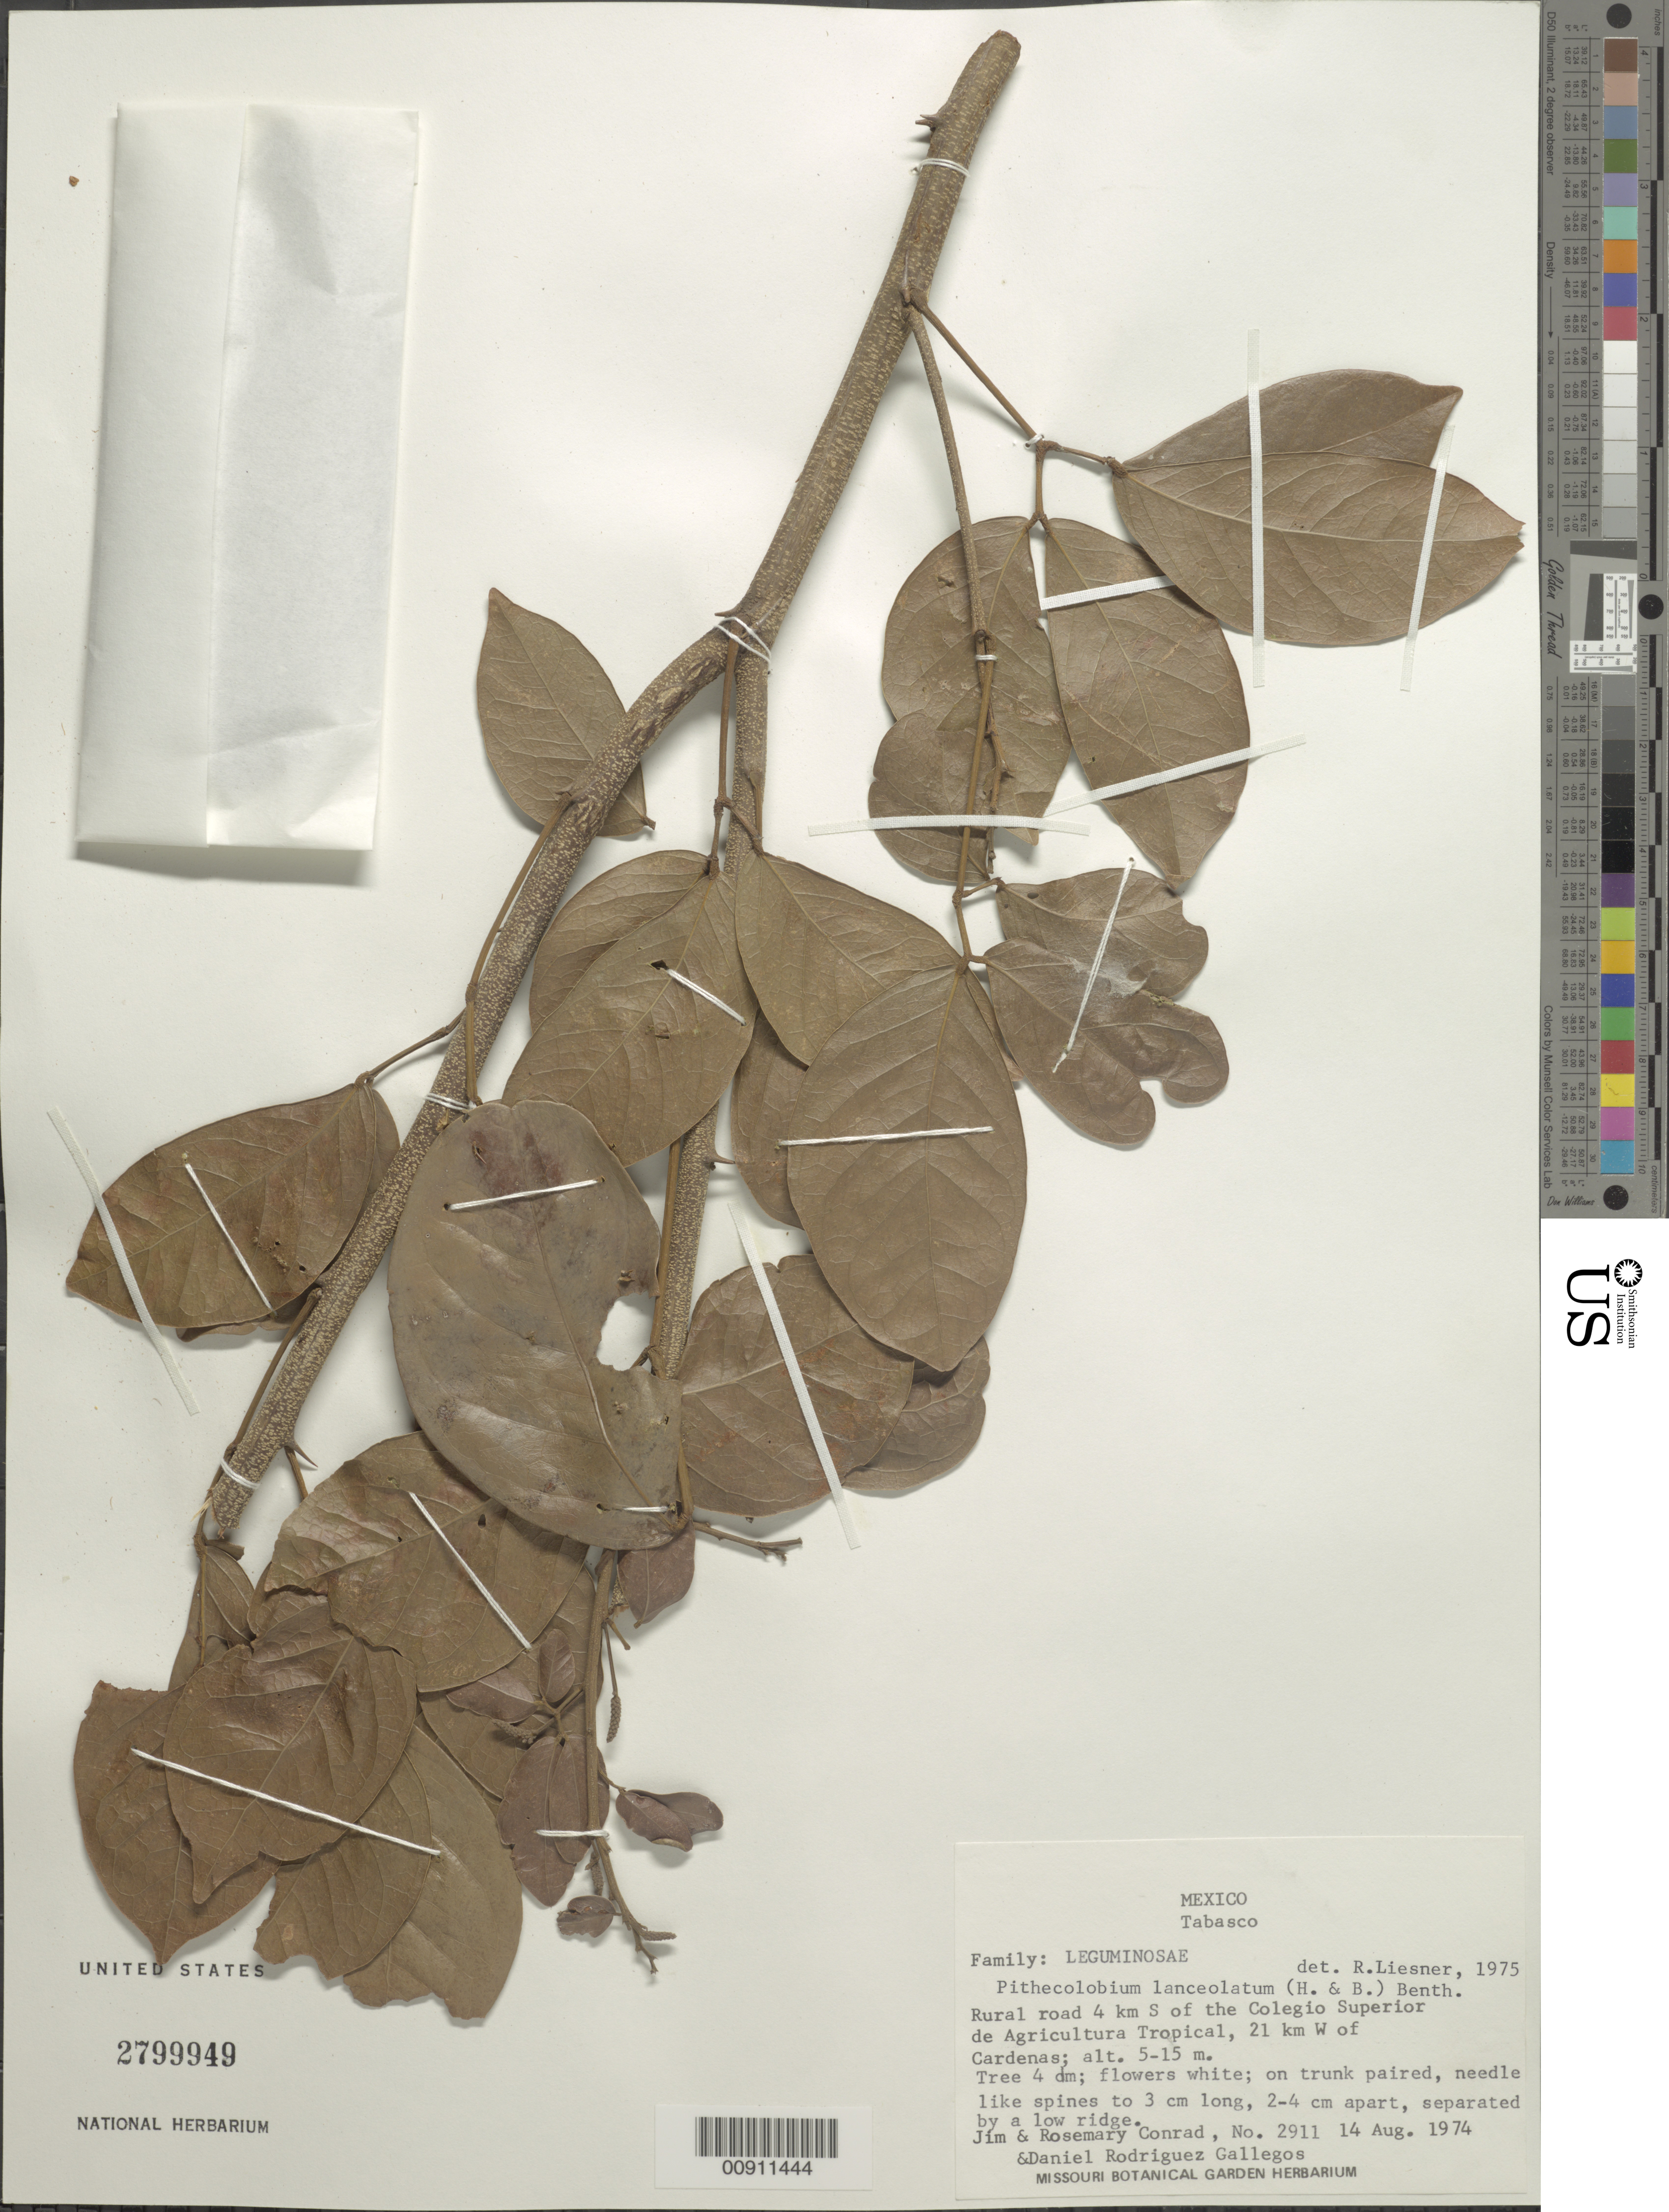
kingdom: Plantae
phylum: Tracheophyta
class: Magnoliopsida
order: Fabales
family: Fabaceae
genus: Pithecellobium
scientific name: Pithecellobium lanceolatum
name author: (Humb. & Bonpl. ex Willd.) Benth.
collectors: J. Conrad & R. Conrad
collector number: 2911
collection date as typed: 14 Aug 1974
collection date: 1974-08-14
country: Mexico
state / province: Tabasco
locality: Rural road 4 km. S of the Colegio Superior de Agricultura Tropical, 21 km W of Cardenas.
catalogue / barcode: US 2799949